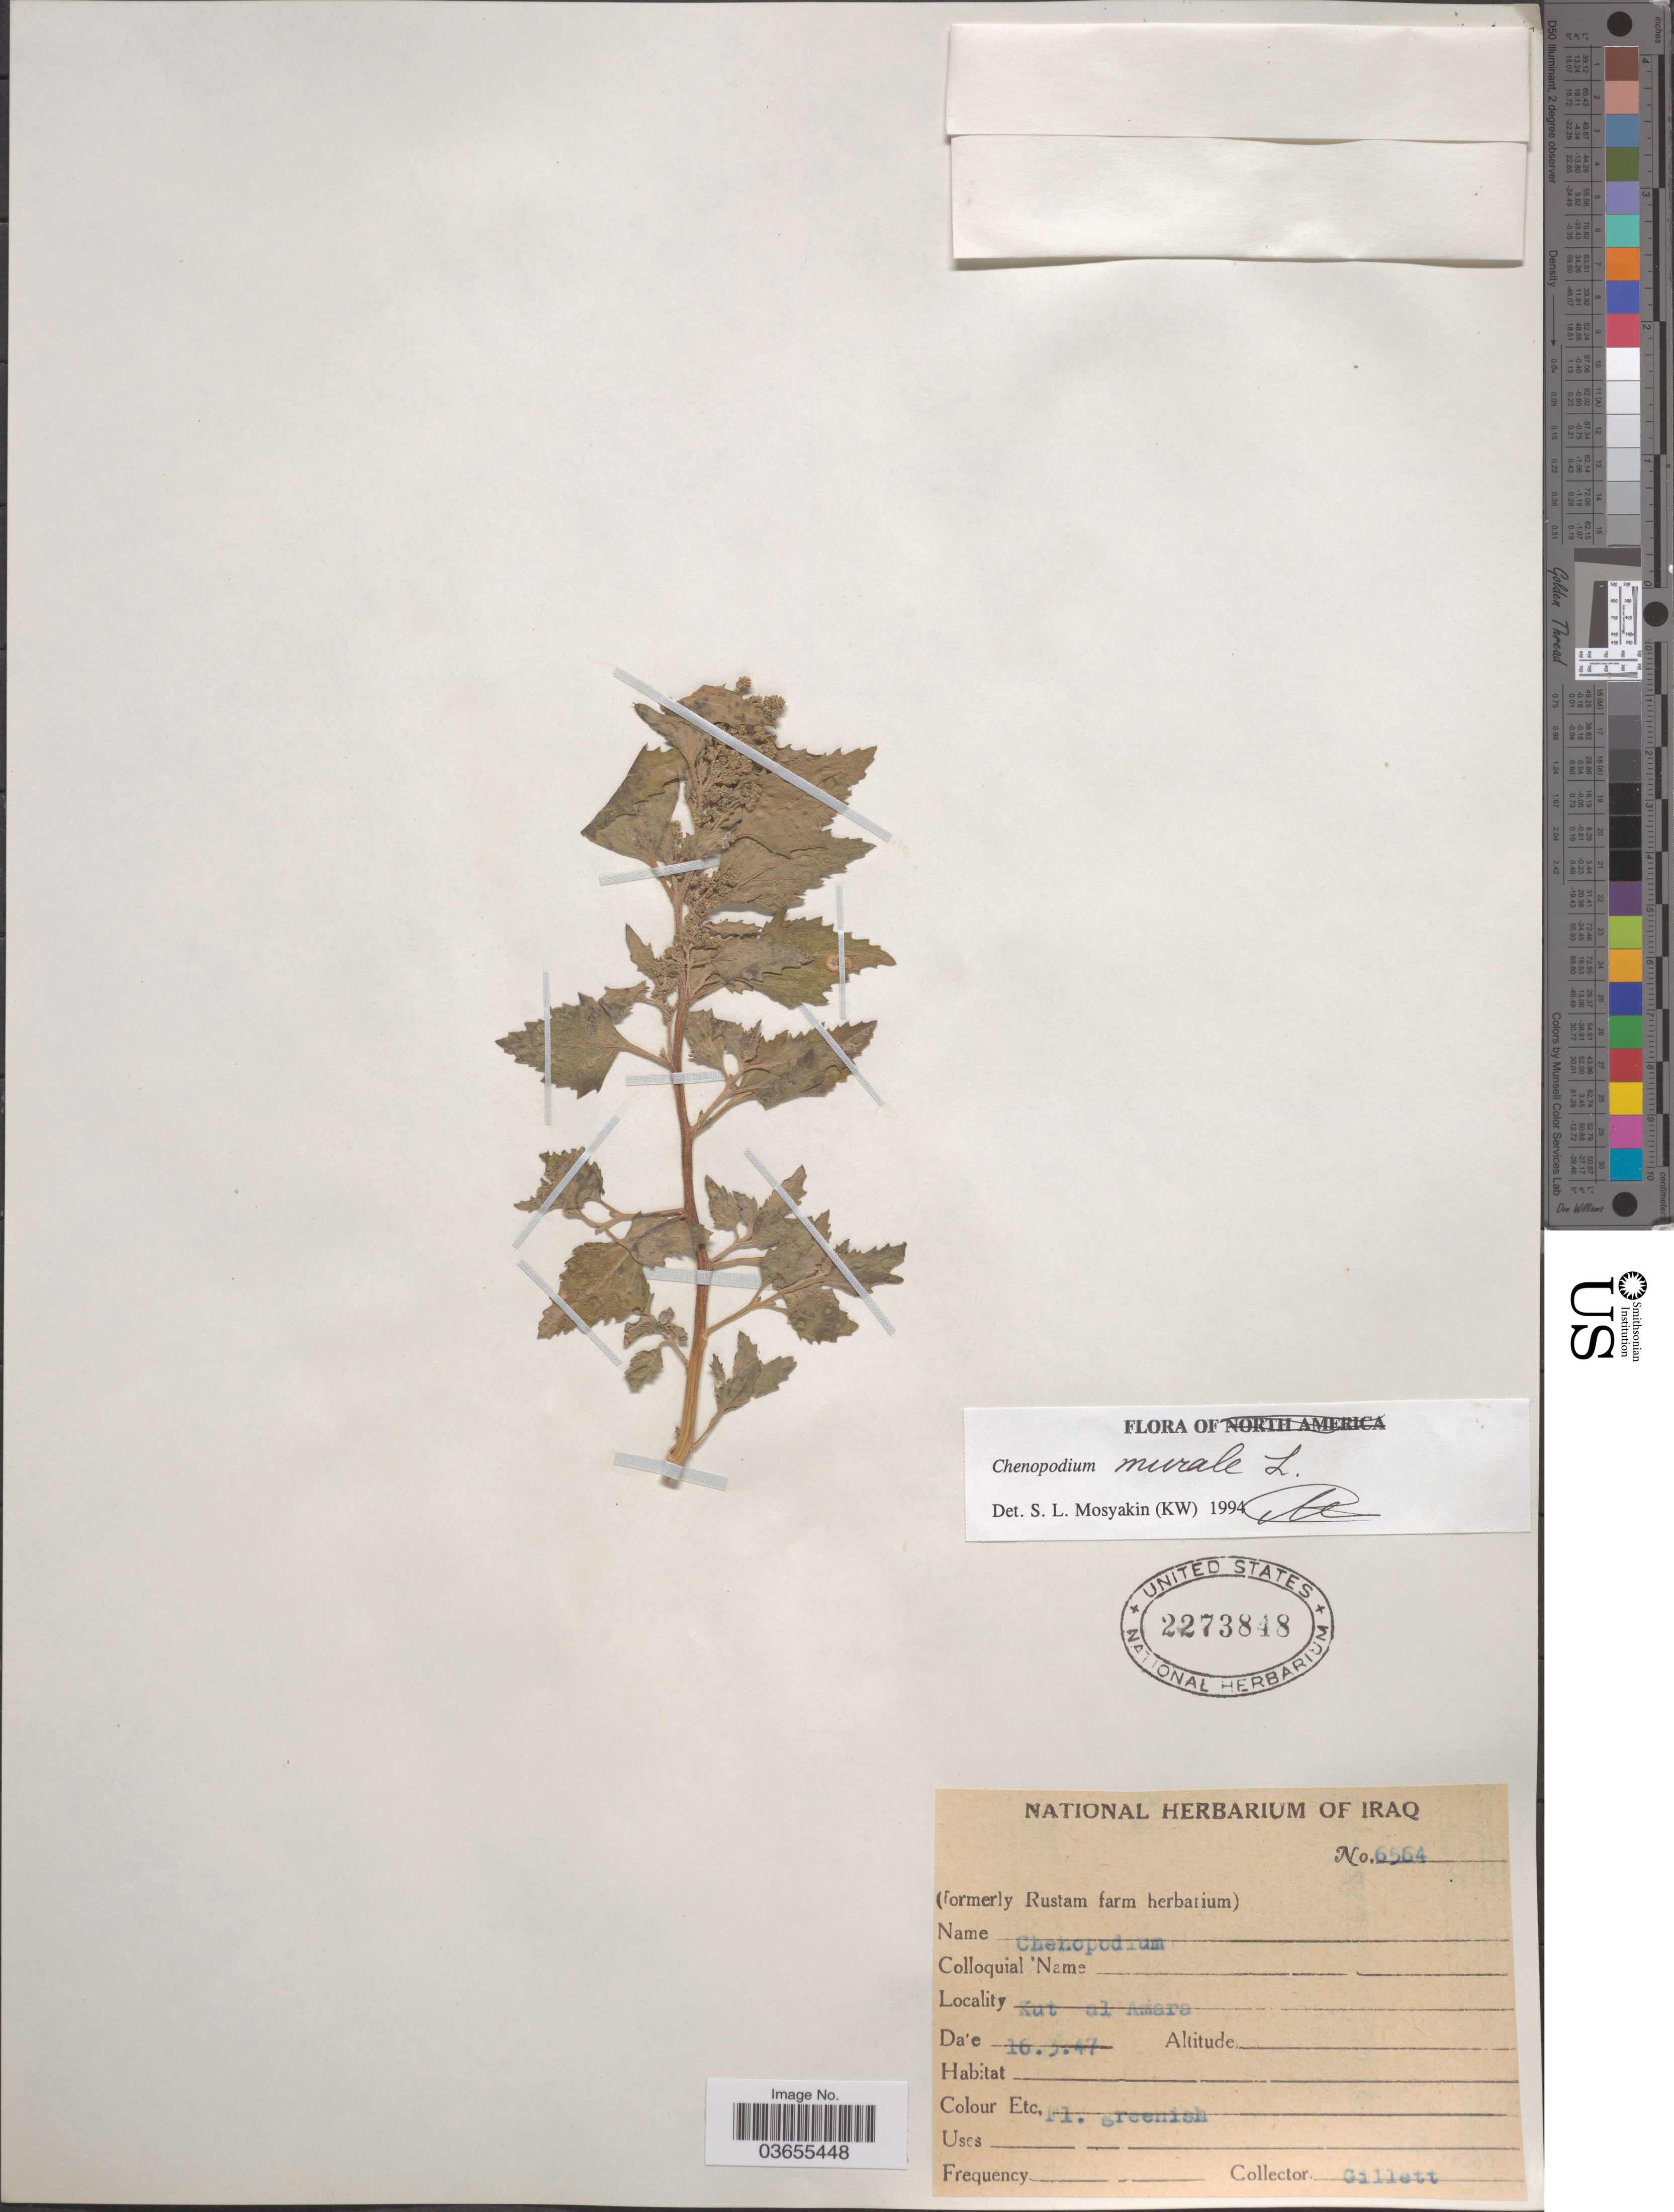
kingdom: Plantae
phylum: Tracheophyta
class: Magnoliopsida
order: Caryophyllales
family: Amaranthaceae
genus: Chenopodium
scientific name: Chenopodium murale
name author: L.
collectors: Gillett, --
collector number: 6564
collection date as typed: Transcribed d/m/y: 16/3/47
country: Iraq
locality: Kut al Amara.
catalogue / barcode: US 2273848